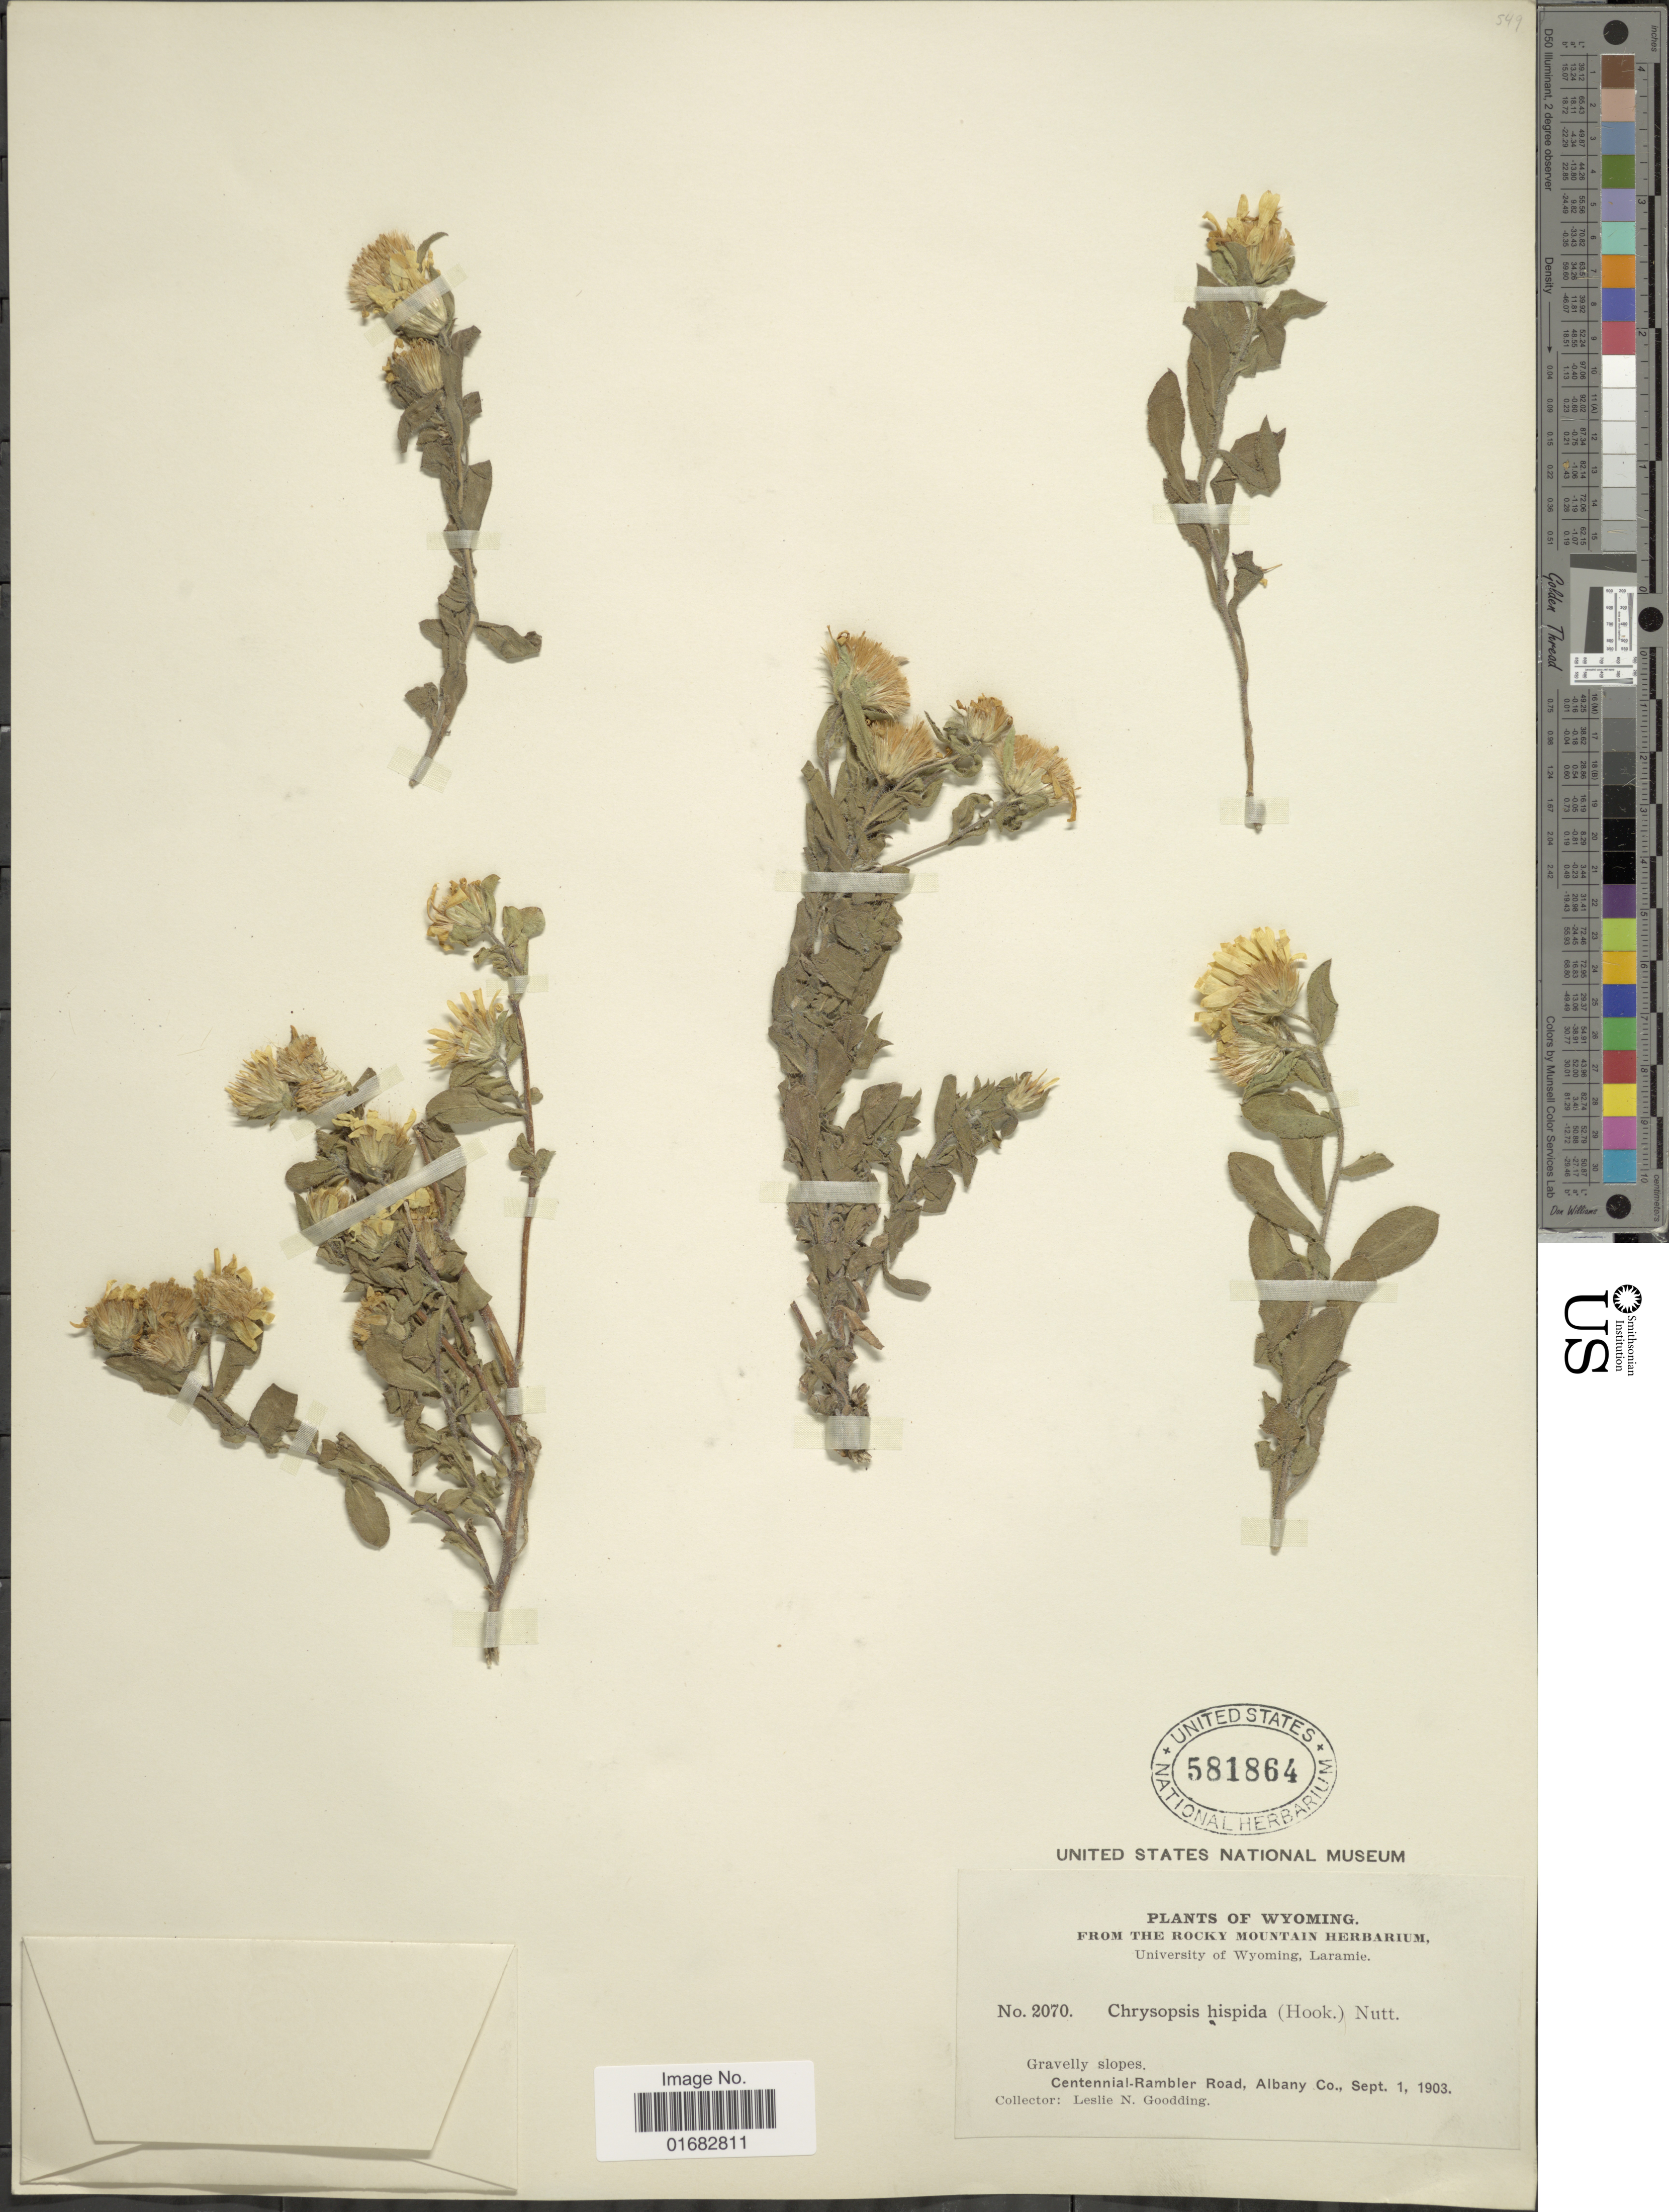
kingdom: Plantae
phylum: Tracheophyta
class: Magnoliopsida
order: Asterales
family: Asteraceae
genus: Heterotheca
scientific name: Heterotheca villosa var. hispida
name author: (Hook.) V.L. Harms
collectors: L. N. Goodding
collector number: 2070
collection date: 1903-09-01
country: United States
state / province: Wyoming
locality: Centennial-Rambler Road, Albany Co.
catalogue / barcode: US 581864